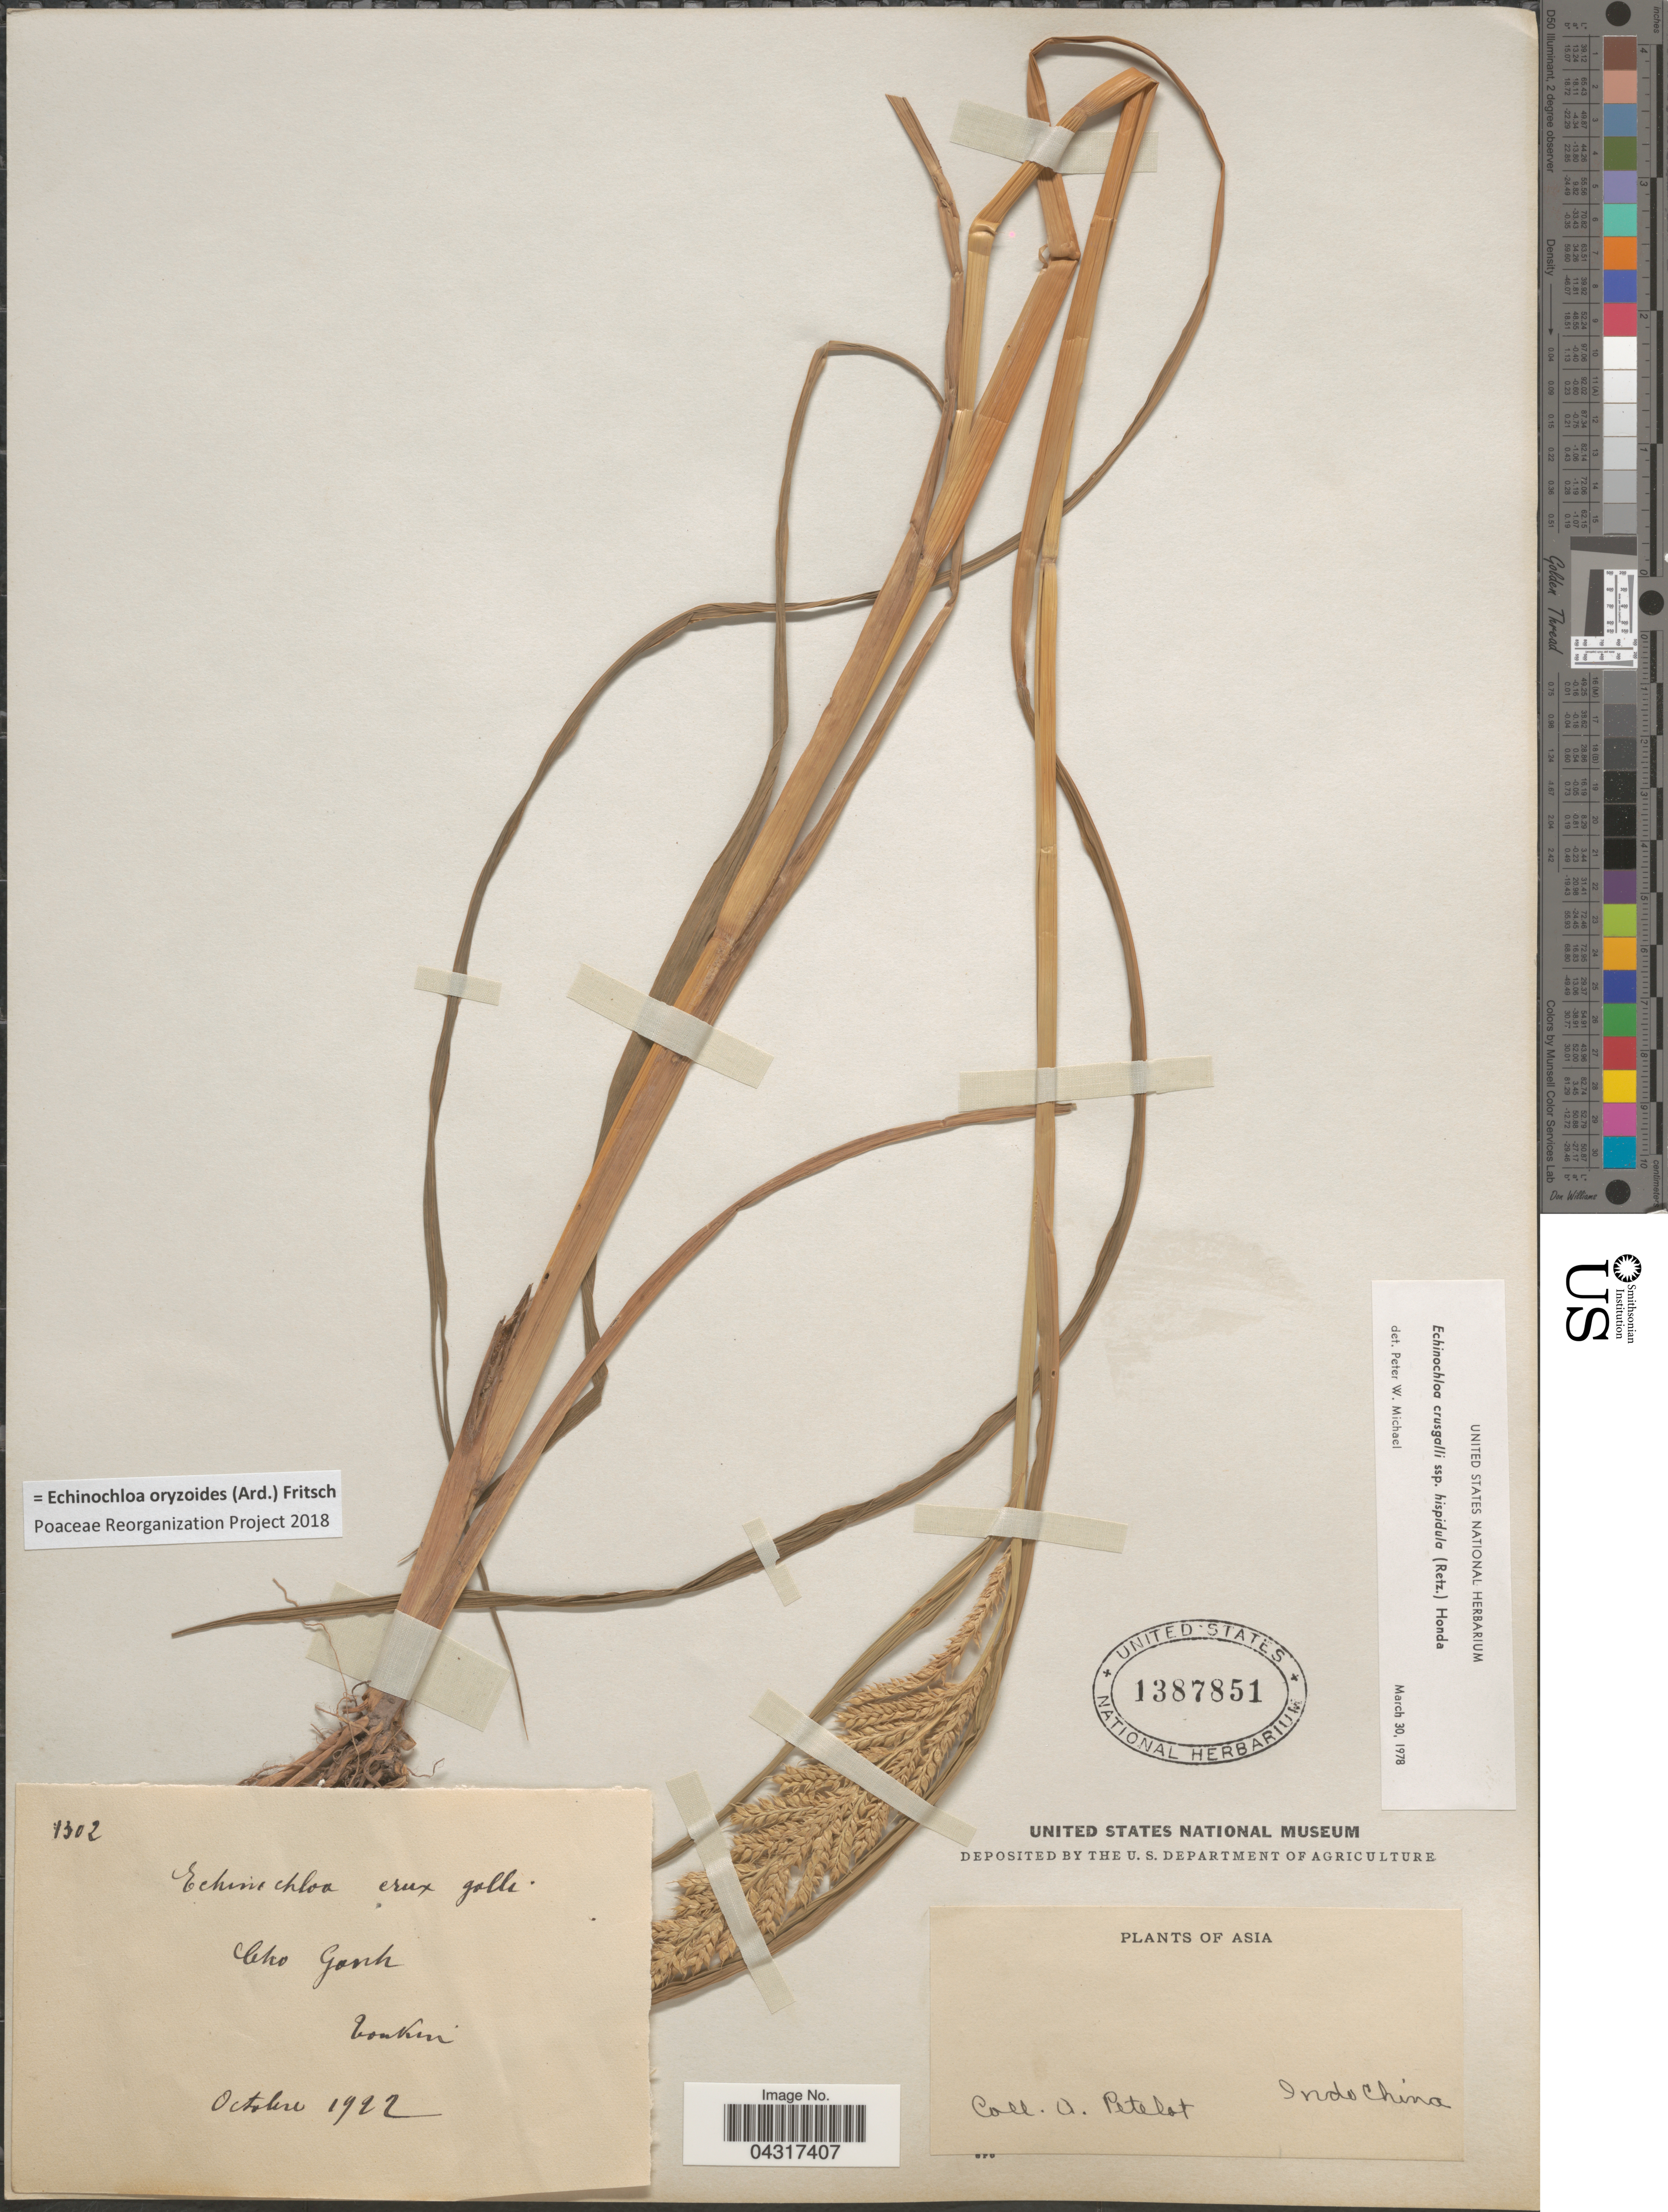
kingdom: Plantae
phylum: Tracheophyta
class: Liliopsida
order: Poales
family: Poaceae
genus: Echinochloa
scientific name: Echinochloa oryzoides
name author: (Ard.) Fritsch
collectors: A. Petelot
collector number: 1302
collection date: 1922-10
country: Vietnam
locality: Cho Ganh. Tonkin. Asia.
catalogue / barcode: US 1387851